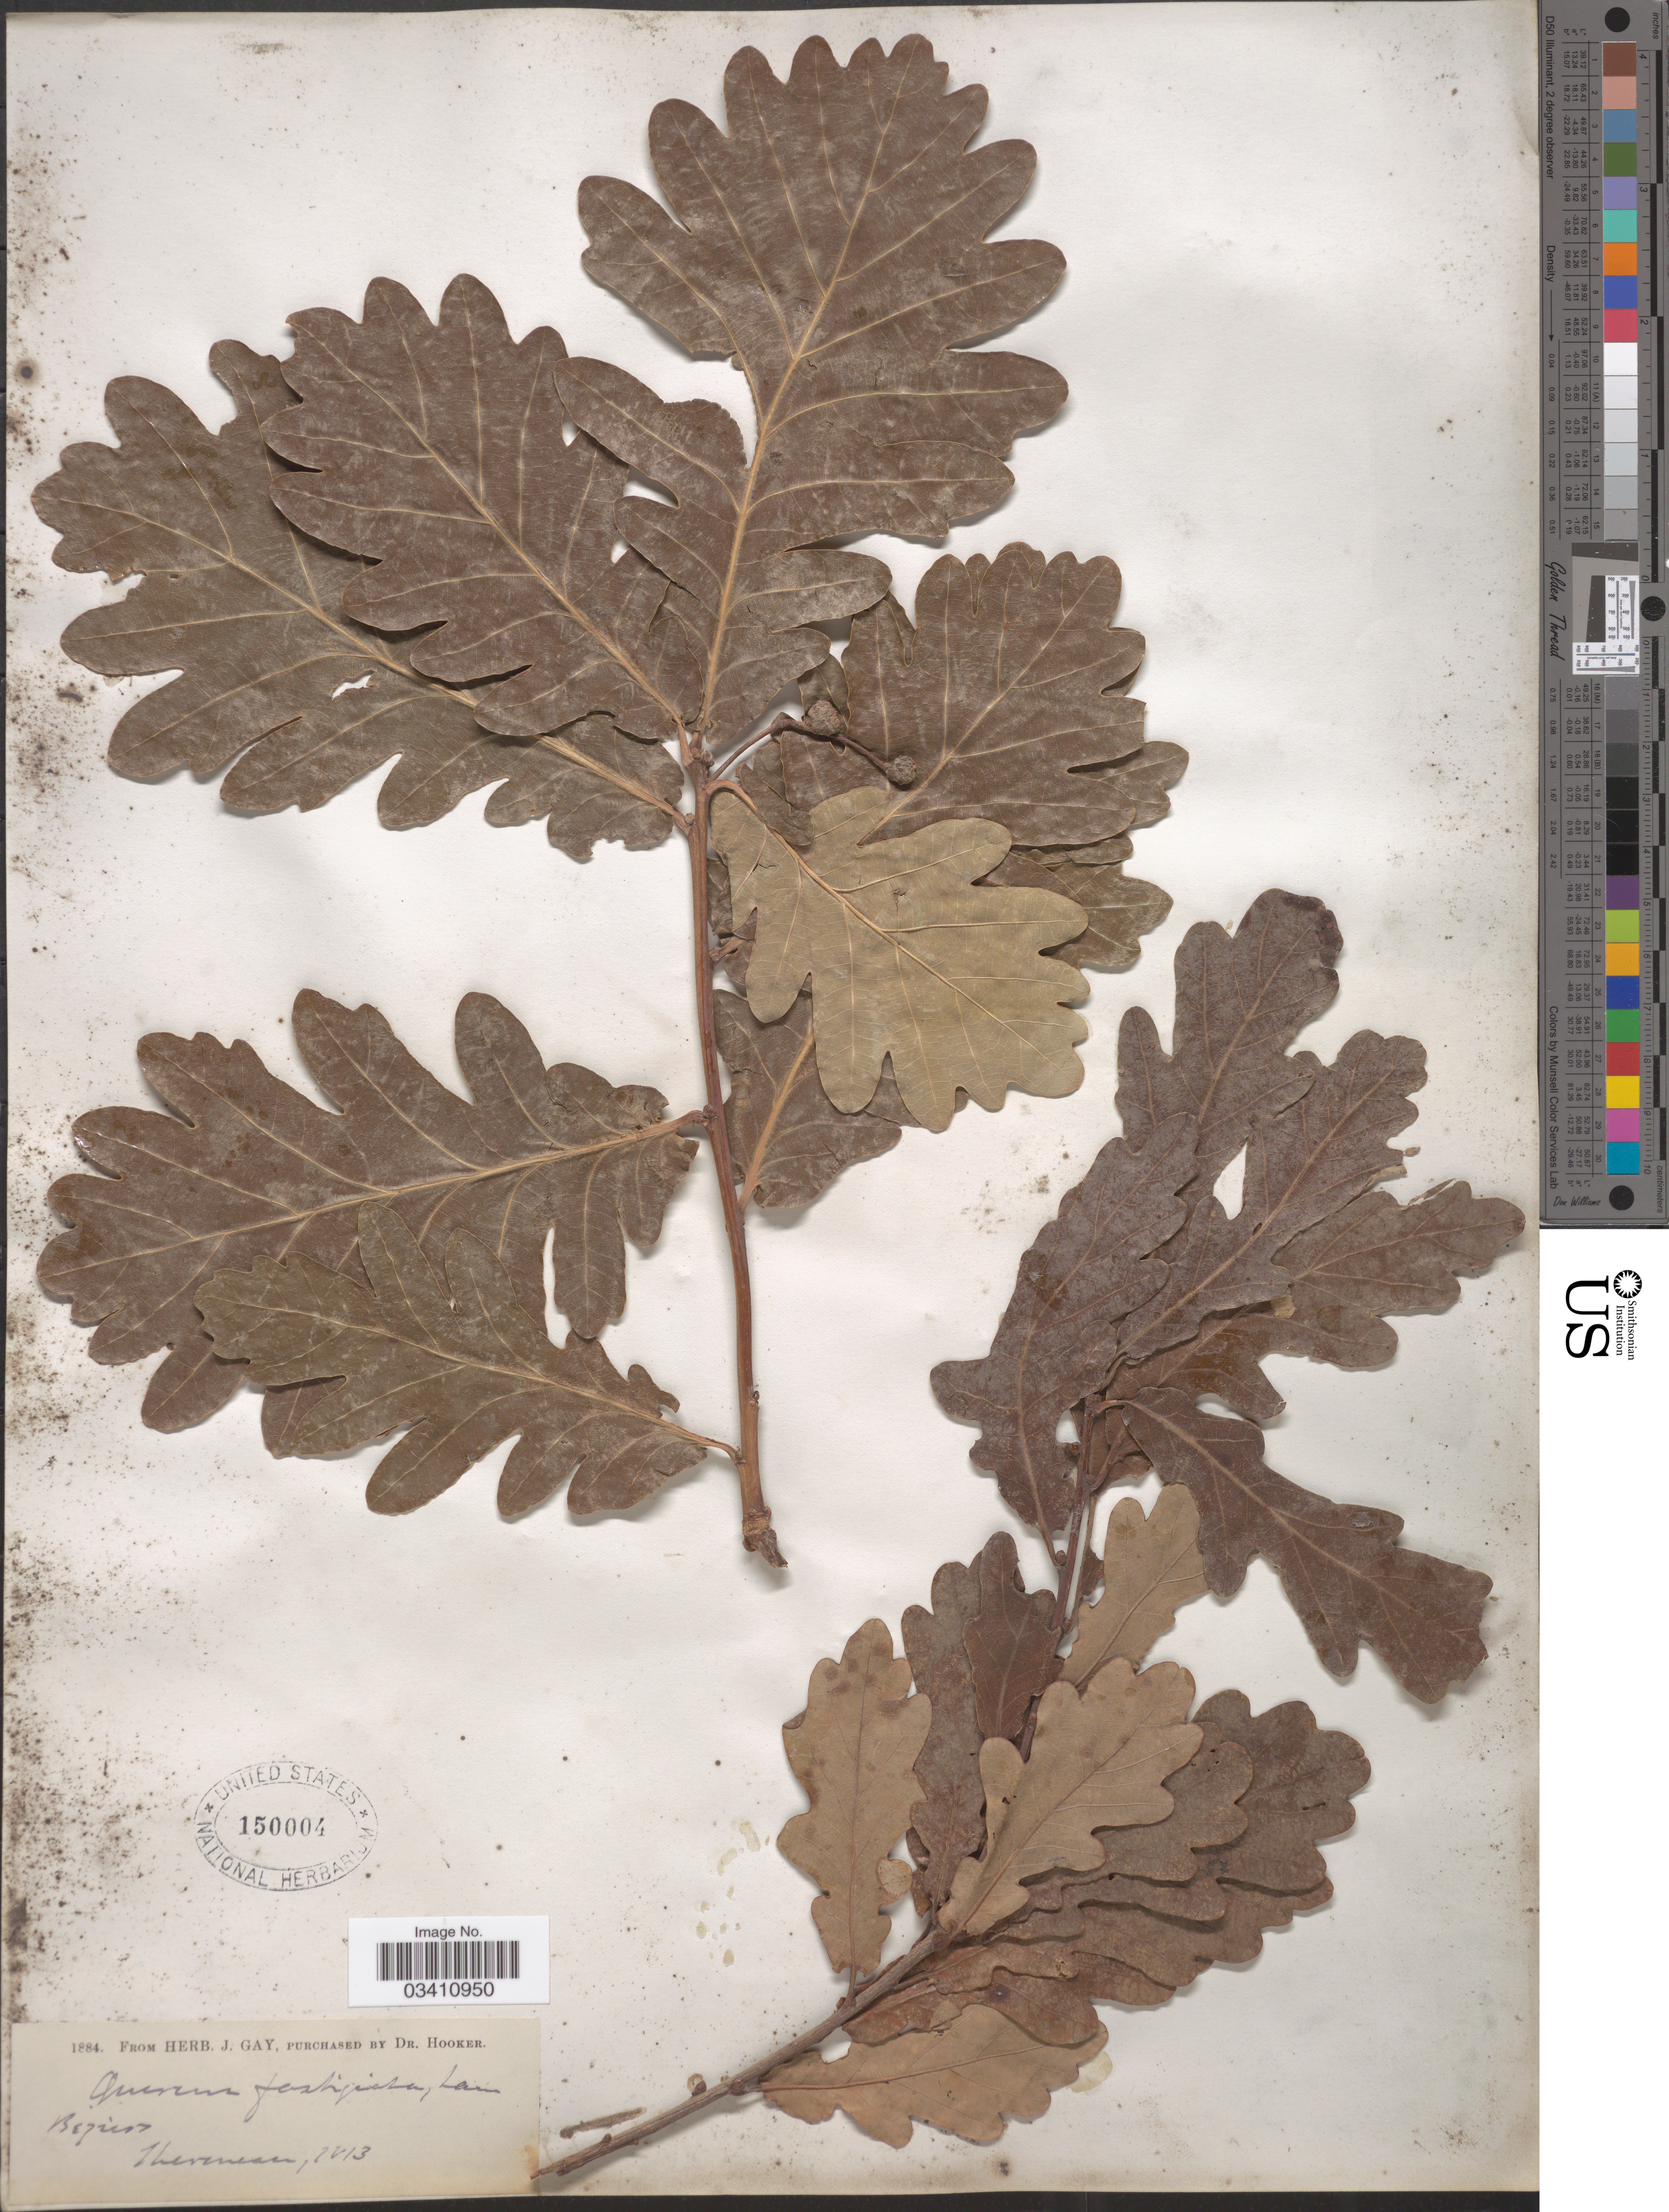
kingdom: Plantae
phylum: Tracheophyta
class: Magnoliopsida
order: Fagales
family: Fagaceae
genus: Quercus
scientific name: Quercus fastigiata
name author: Lam.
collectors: Theveneau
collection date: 1813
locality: Bejiest [interpreted].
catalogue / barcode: US 150004